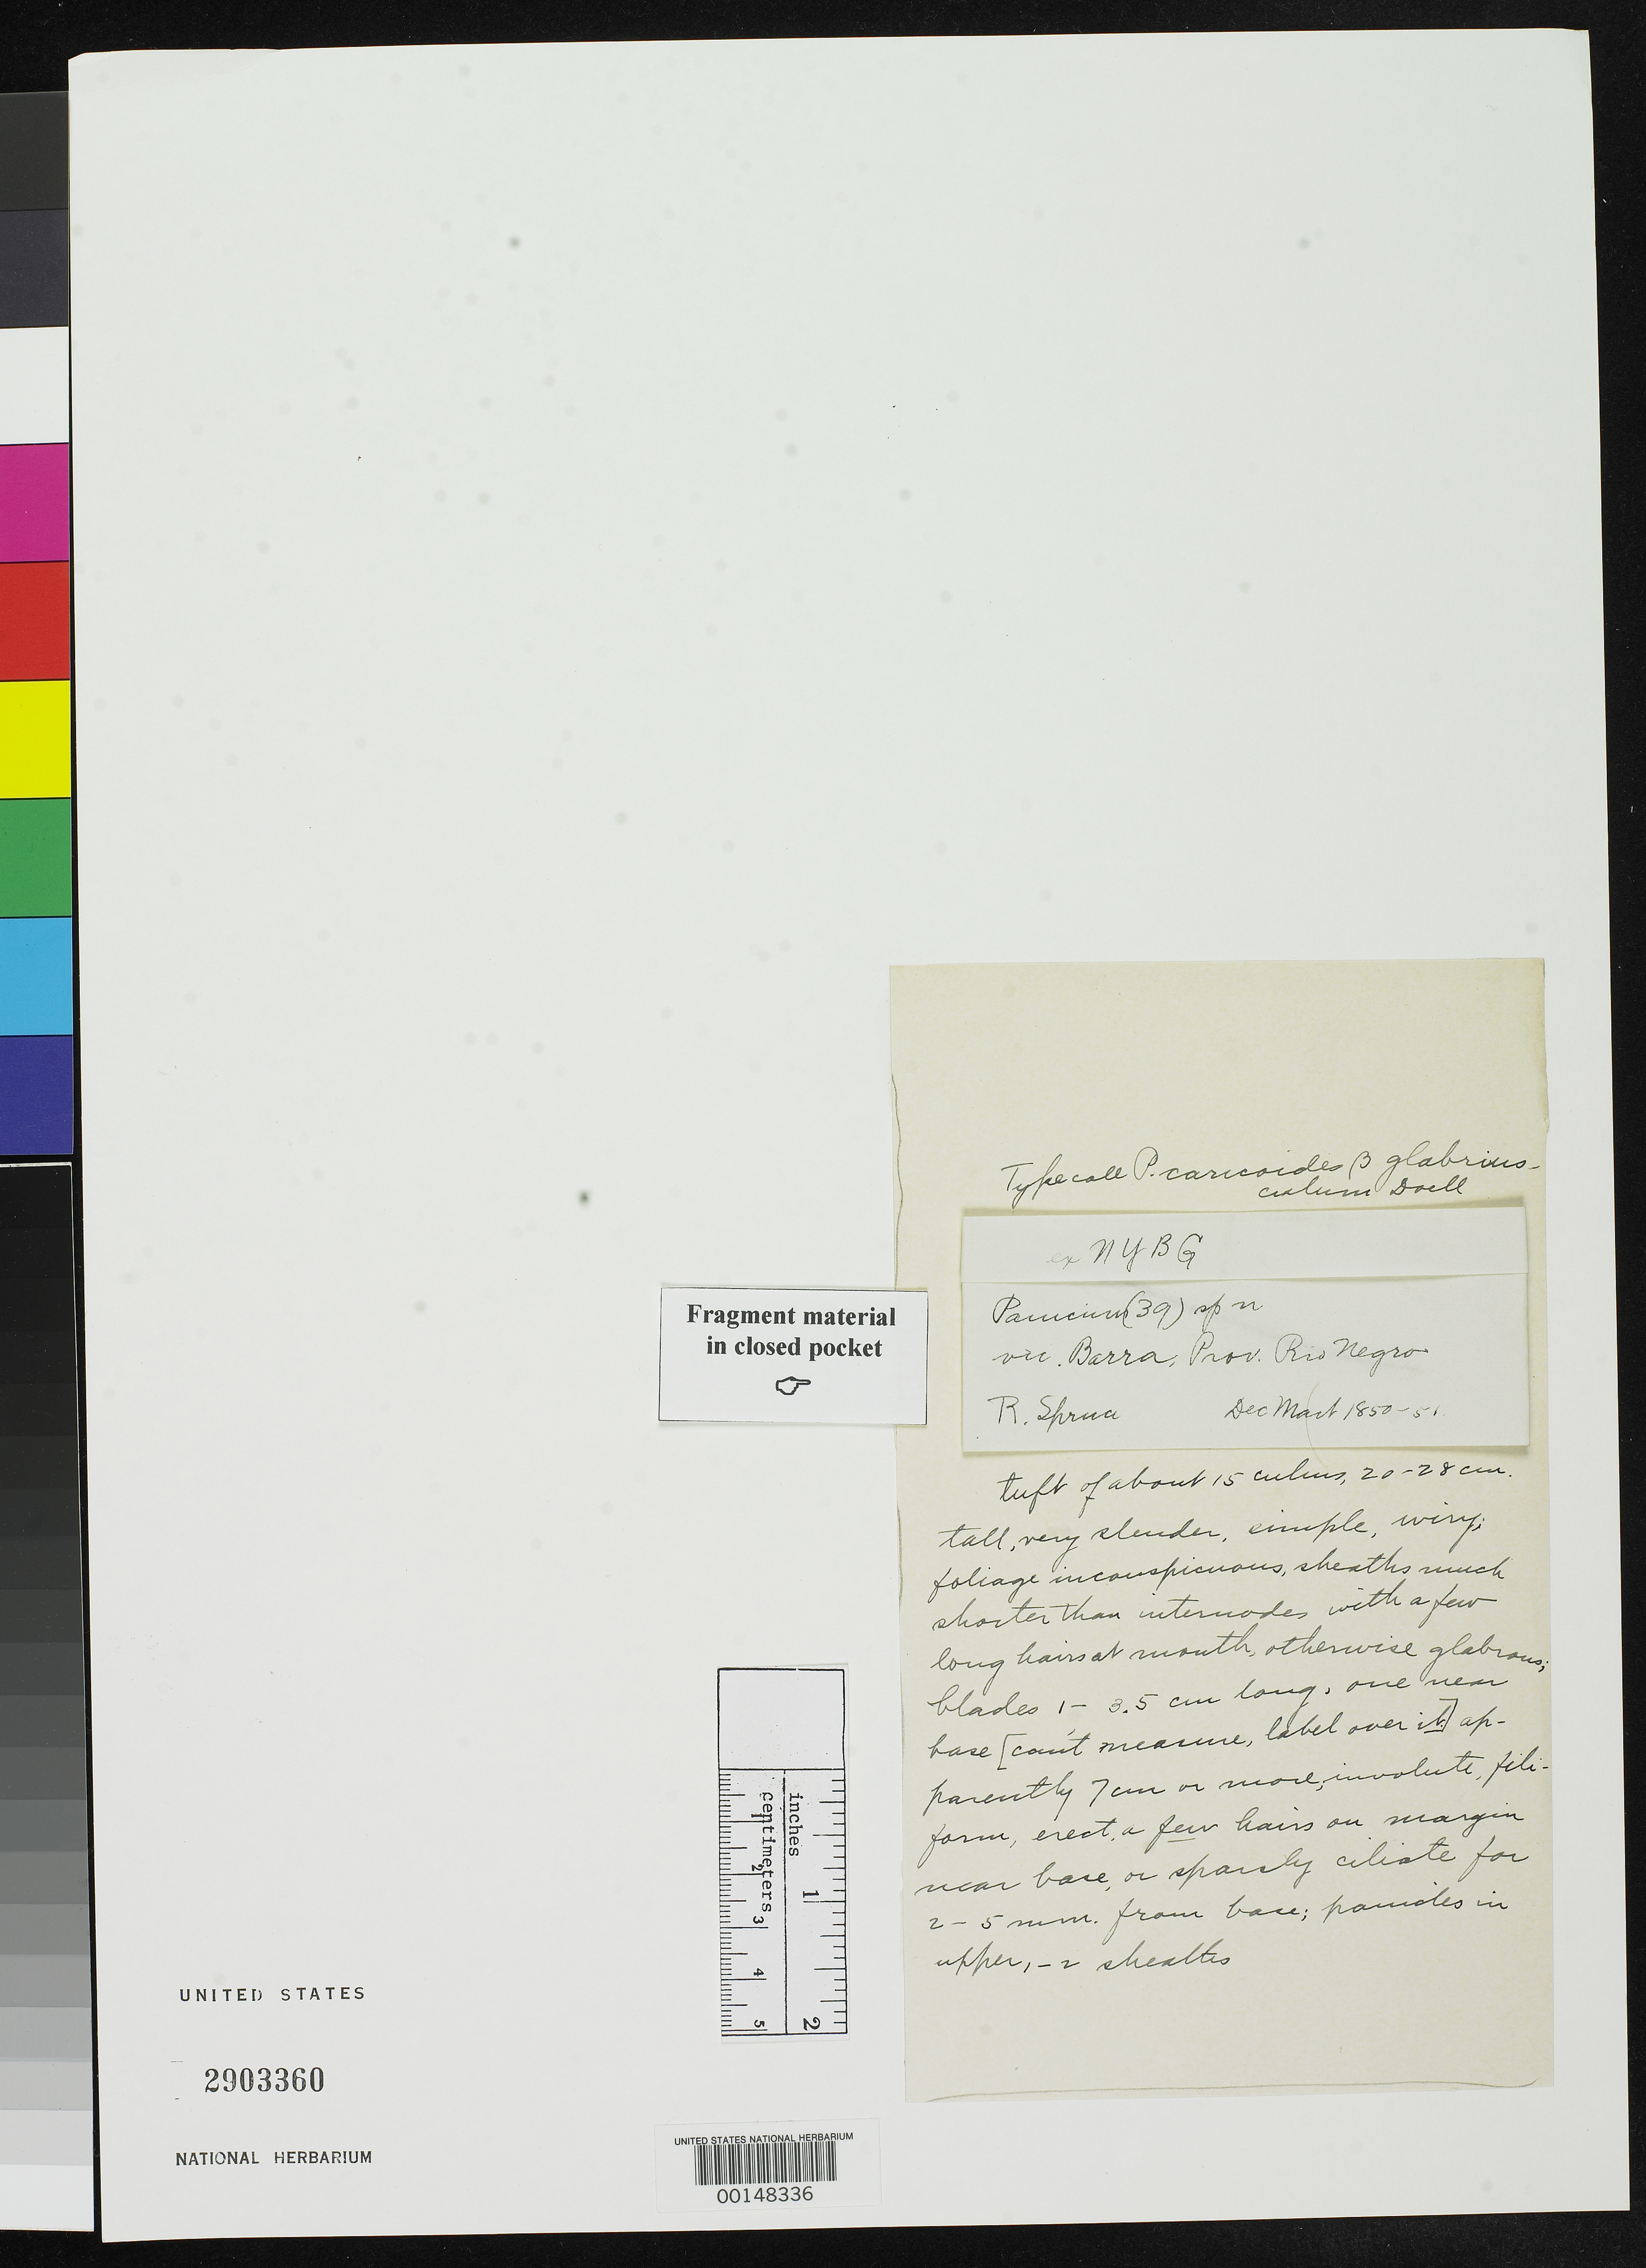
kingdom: Plantae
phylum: Tracheophyta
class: Liliopsida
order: Poales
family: Poaceae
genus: Panicum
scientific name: Panicum caricoides var. glabriusculum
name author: Döll in Mart.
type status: Type Fragment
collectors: R. Spruce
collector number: Panicum No. 39.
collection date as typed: Dec 1850 to -- Mar 1851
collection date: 1850-12/1851-03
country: Brazil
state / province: Amazonas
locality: Rio Negro.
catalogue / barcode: US 2903360